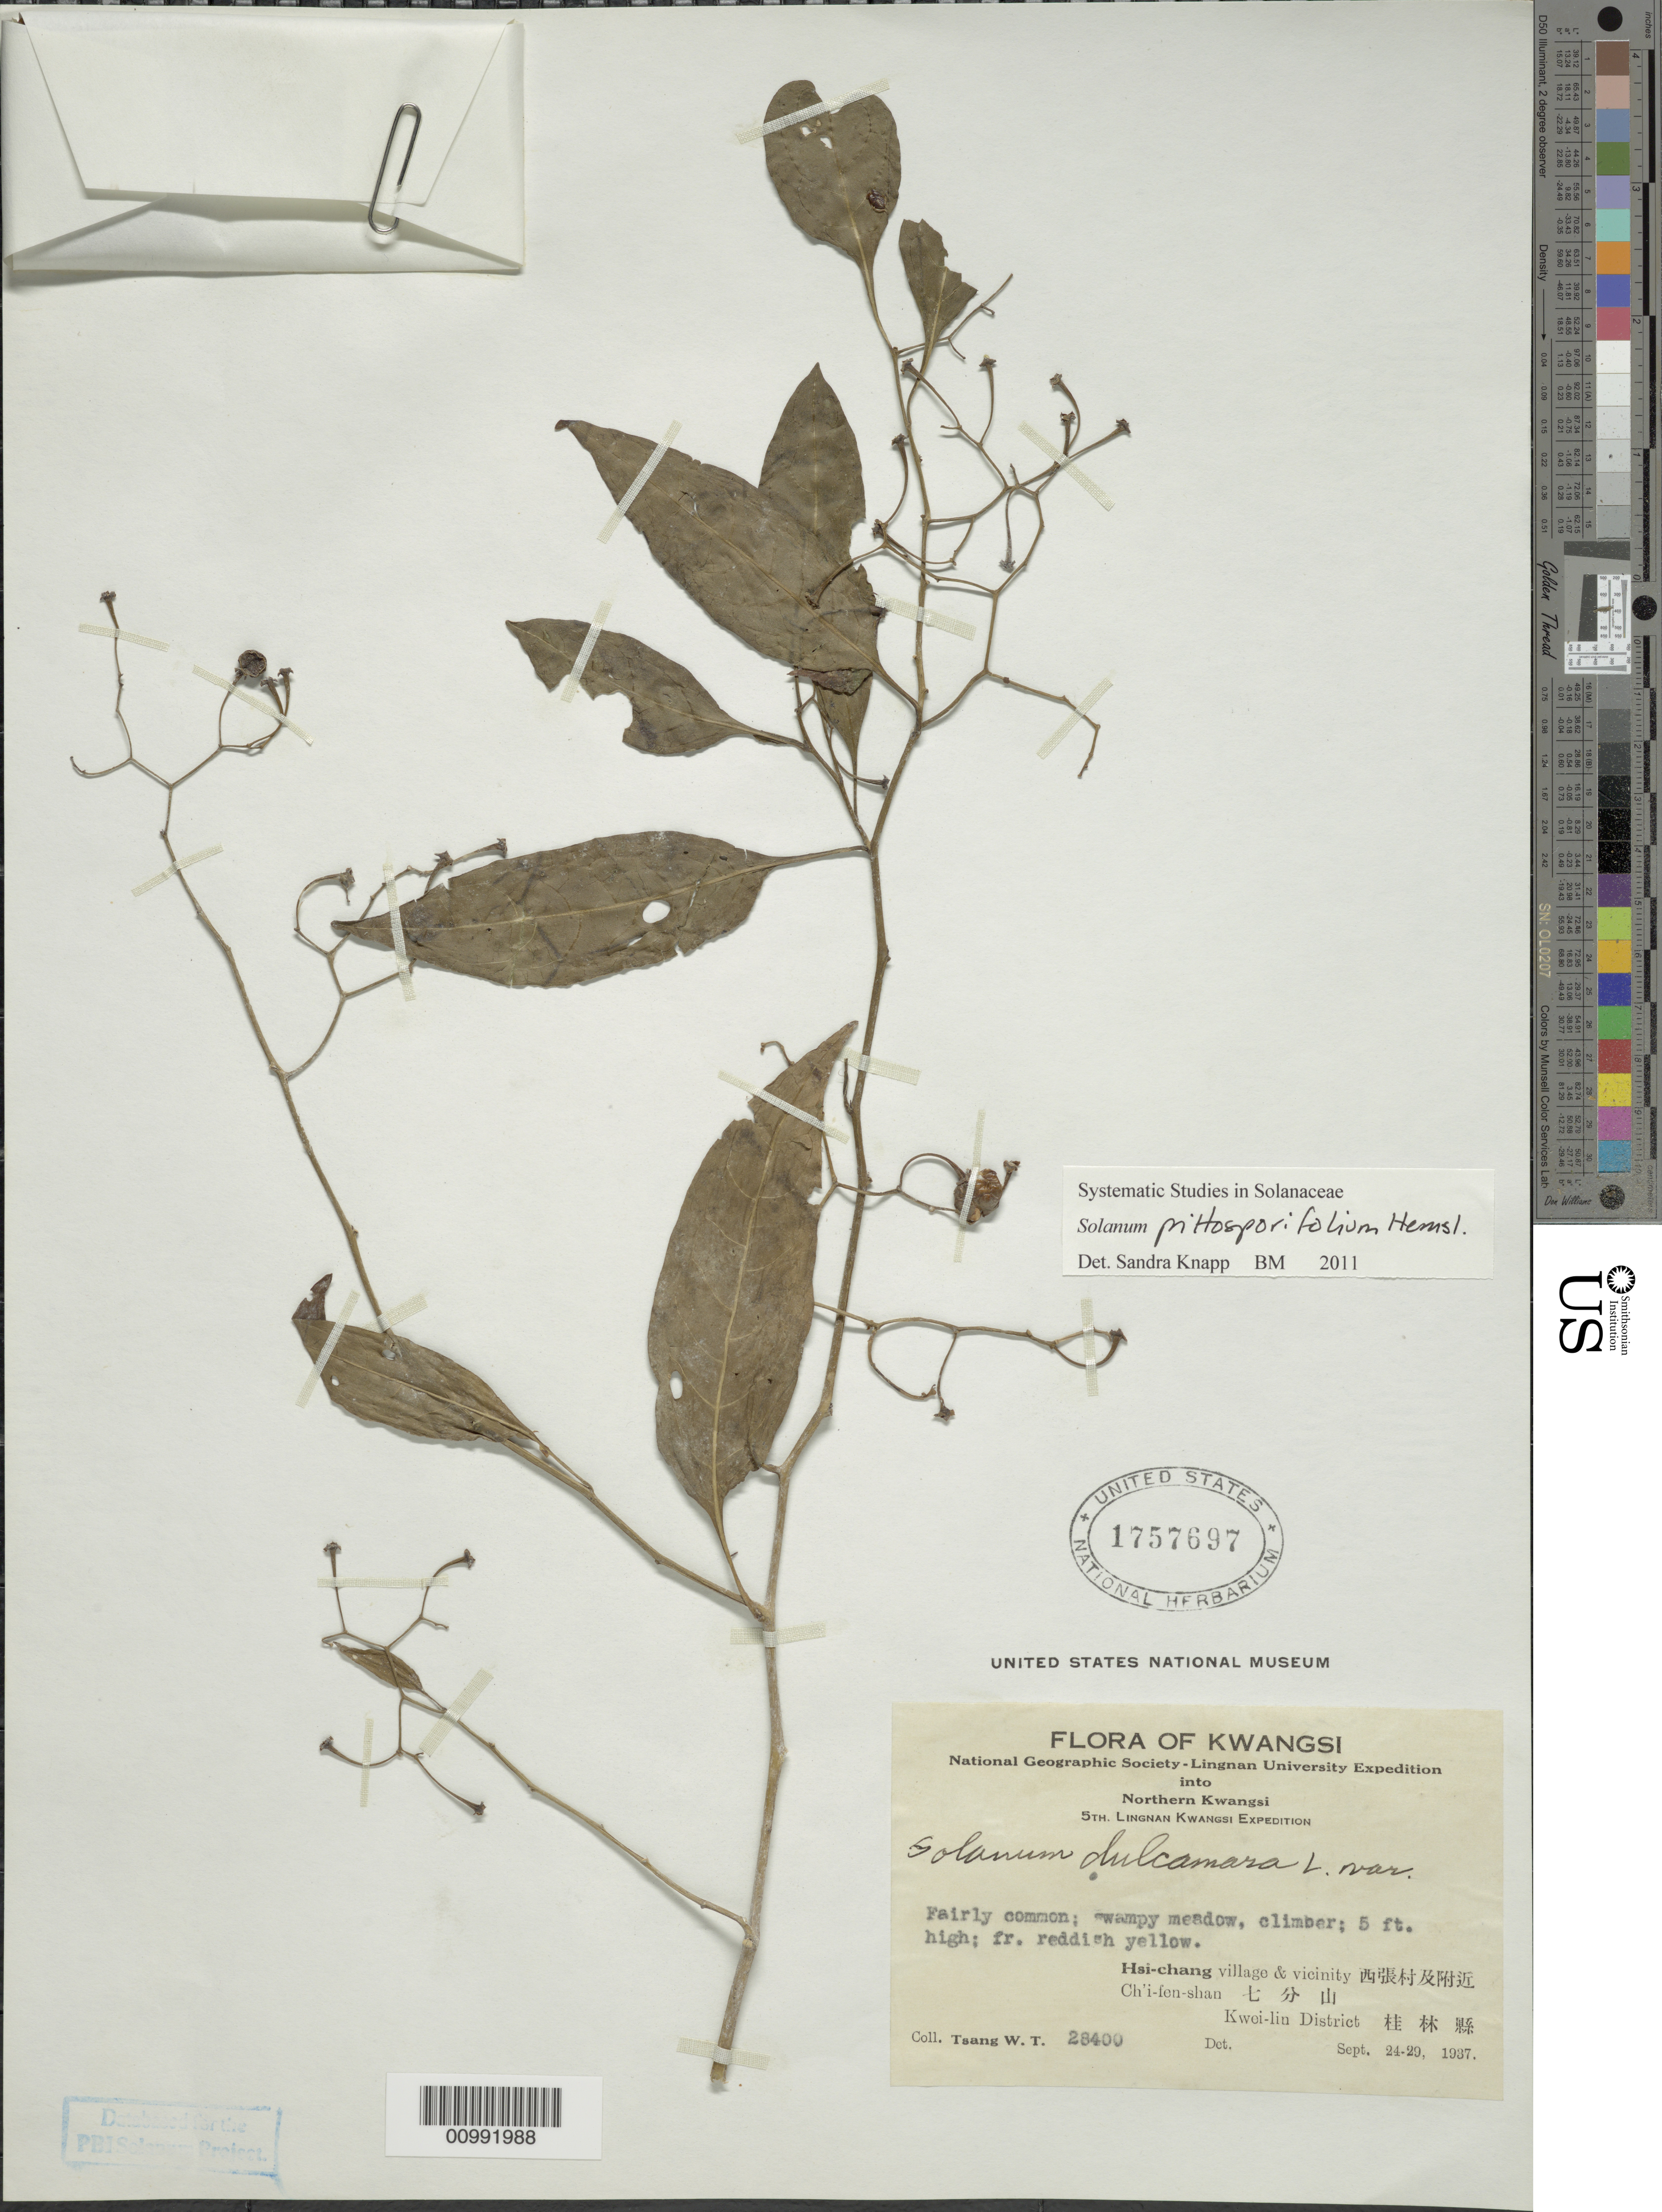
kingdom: Plantae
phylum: Tracheophyta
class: Magnoliopsida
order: Solanales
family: Solanaceae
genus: Solanum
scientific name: Solanum pittosporifolium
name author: Hemsl.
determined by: Knapp, S. D.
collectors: W. T. Tsang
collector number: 28400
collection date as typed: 24 Sep 1937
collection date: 1937-09-24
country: China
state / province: Guangxi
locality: Ch'i-fen-shan, Kwei-lin District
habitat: swampy meadow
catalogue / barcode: US 1757697